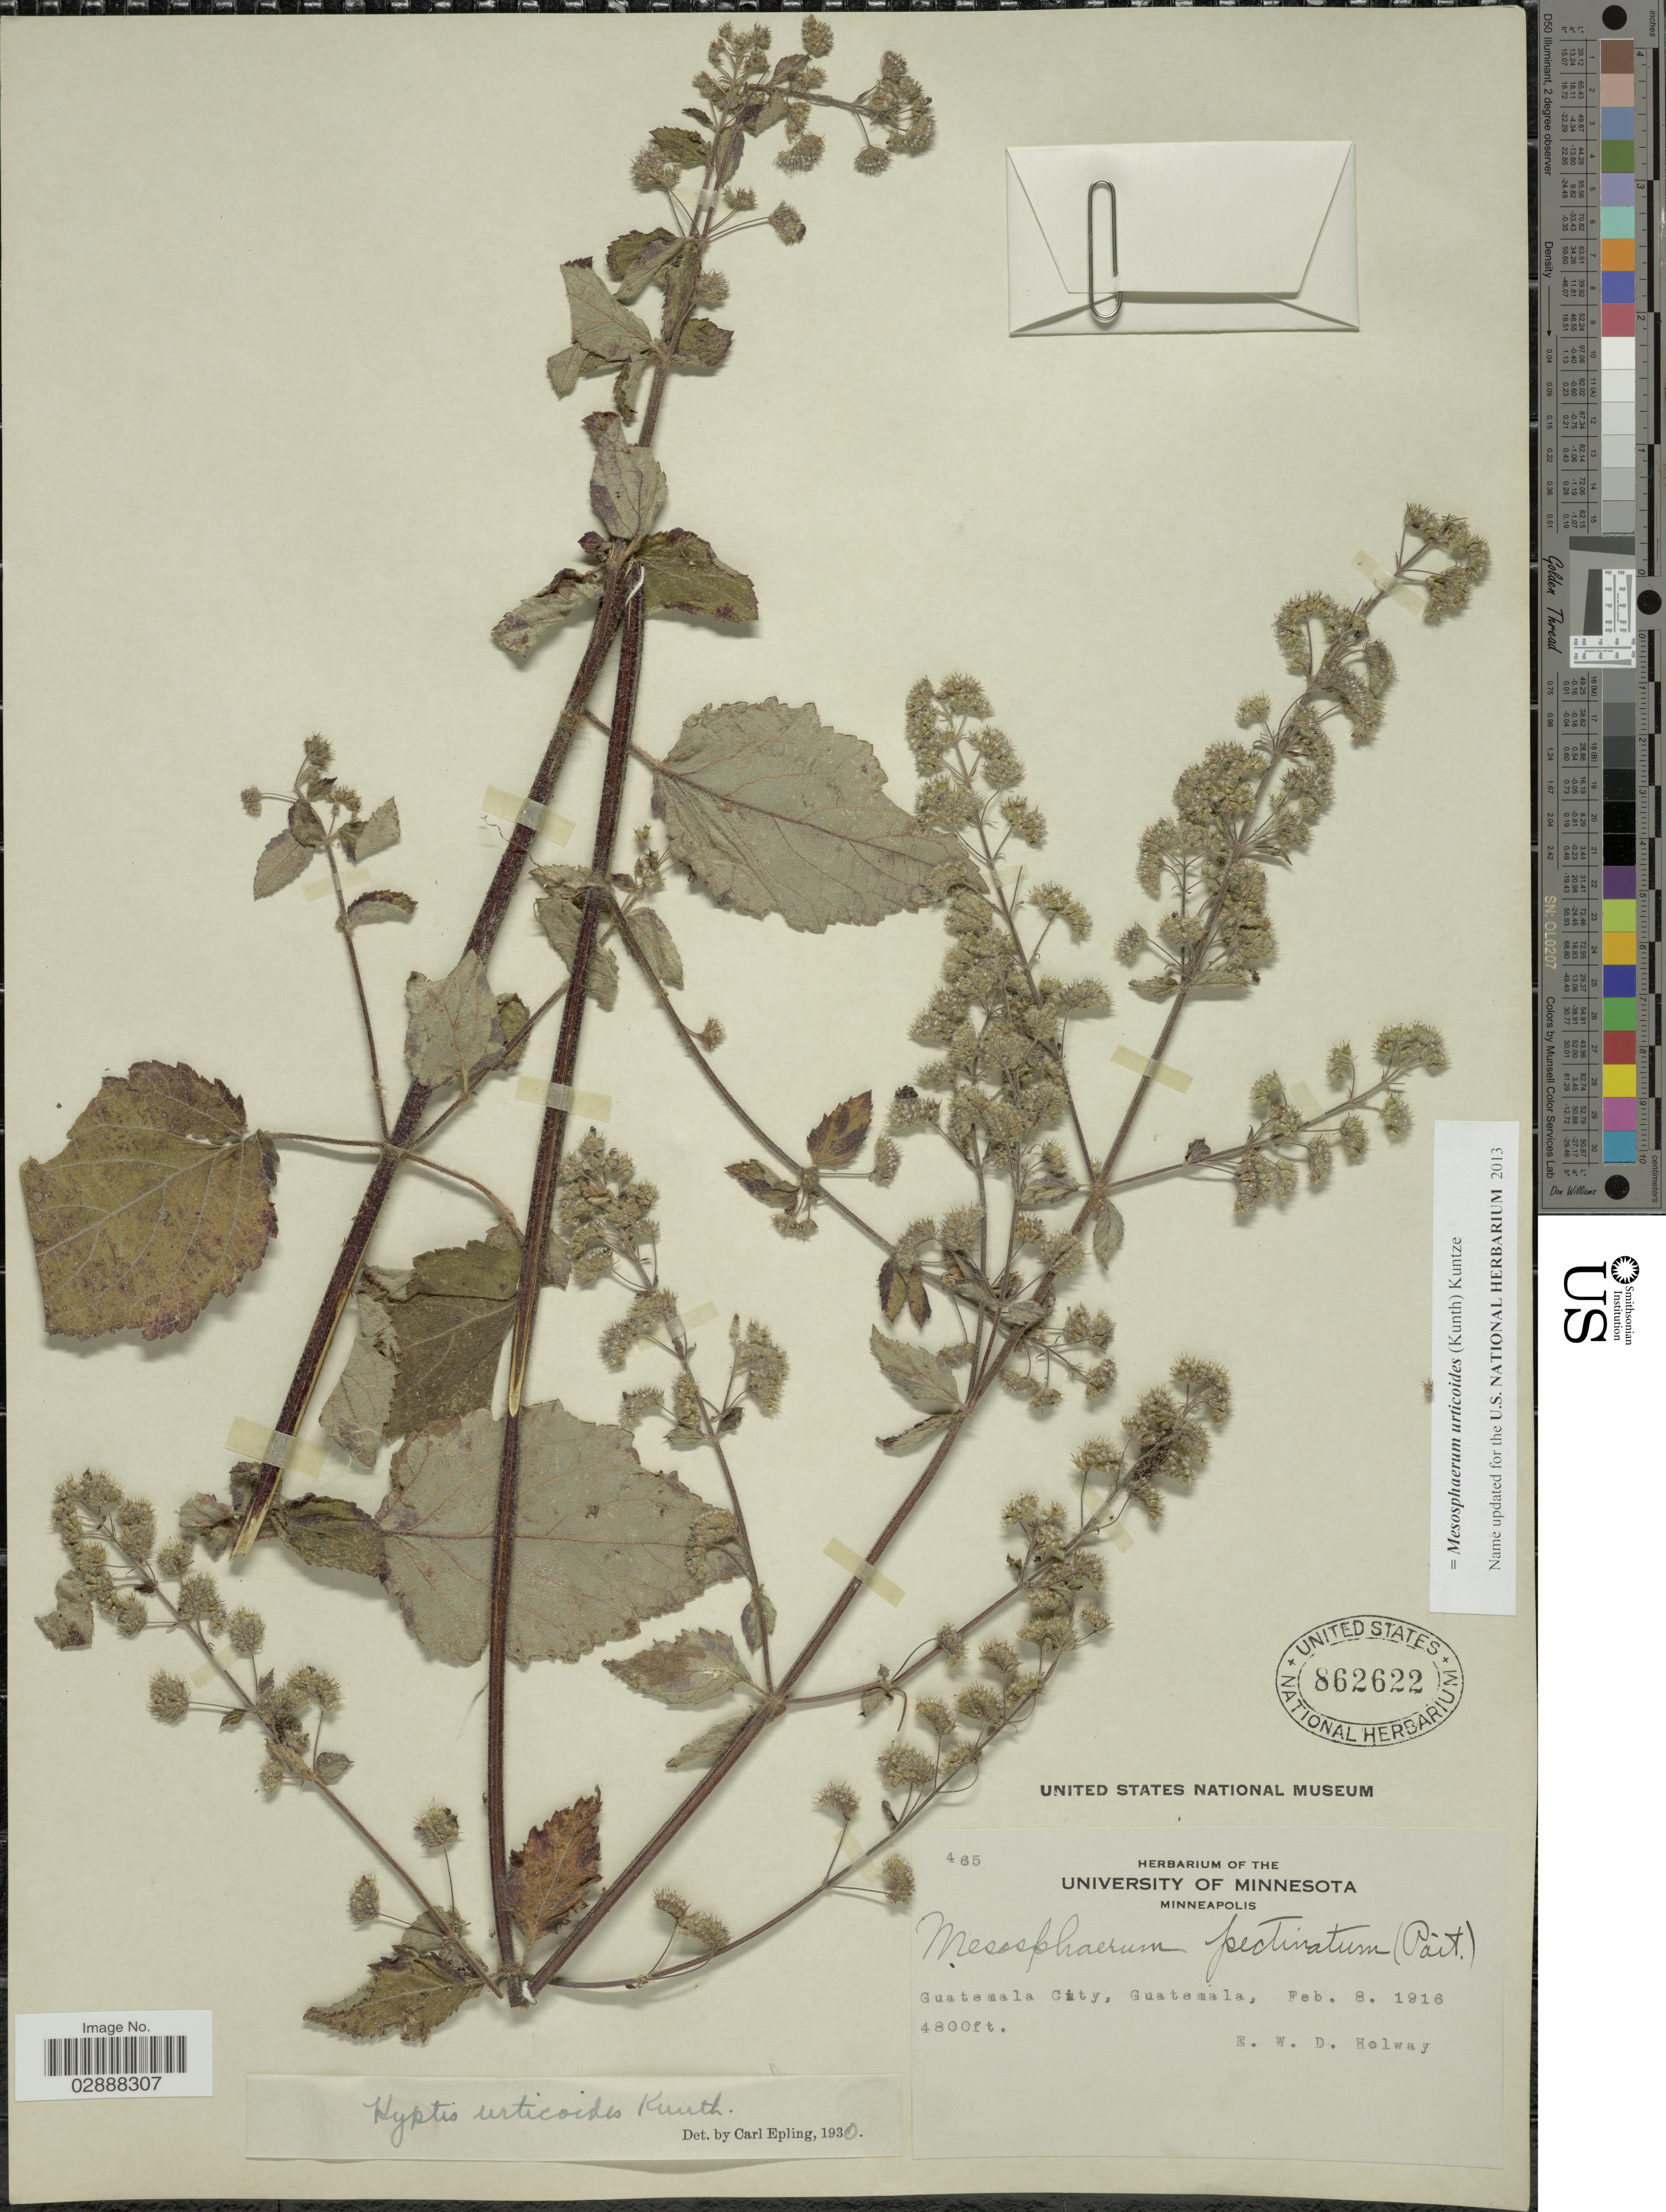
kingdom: Plantae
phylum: Tracheophyta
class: Magnoliopsida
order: Lamiales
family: Lamiaceae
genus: Mesosphaerum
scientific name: Mesosphaerum urticoides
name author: (Kunth) Kuntze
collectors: E. W. D. Holway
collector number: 465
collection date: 1916-02-08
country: Guatemala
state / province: Guatemala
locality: Guatemala City.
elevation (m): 1463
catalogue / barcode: US 862622